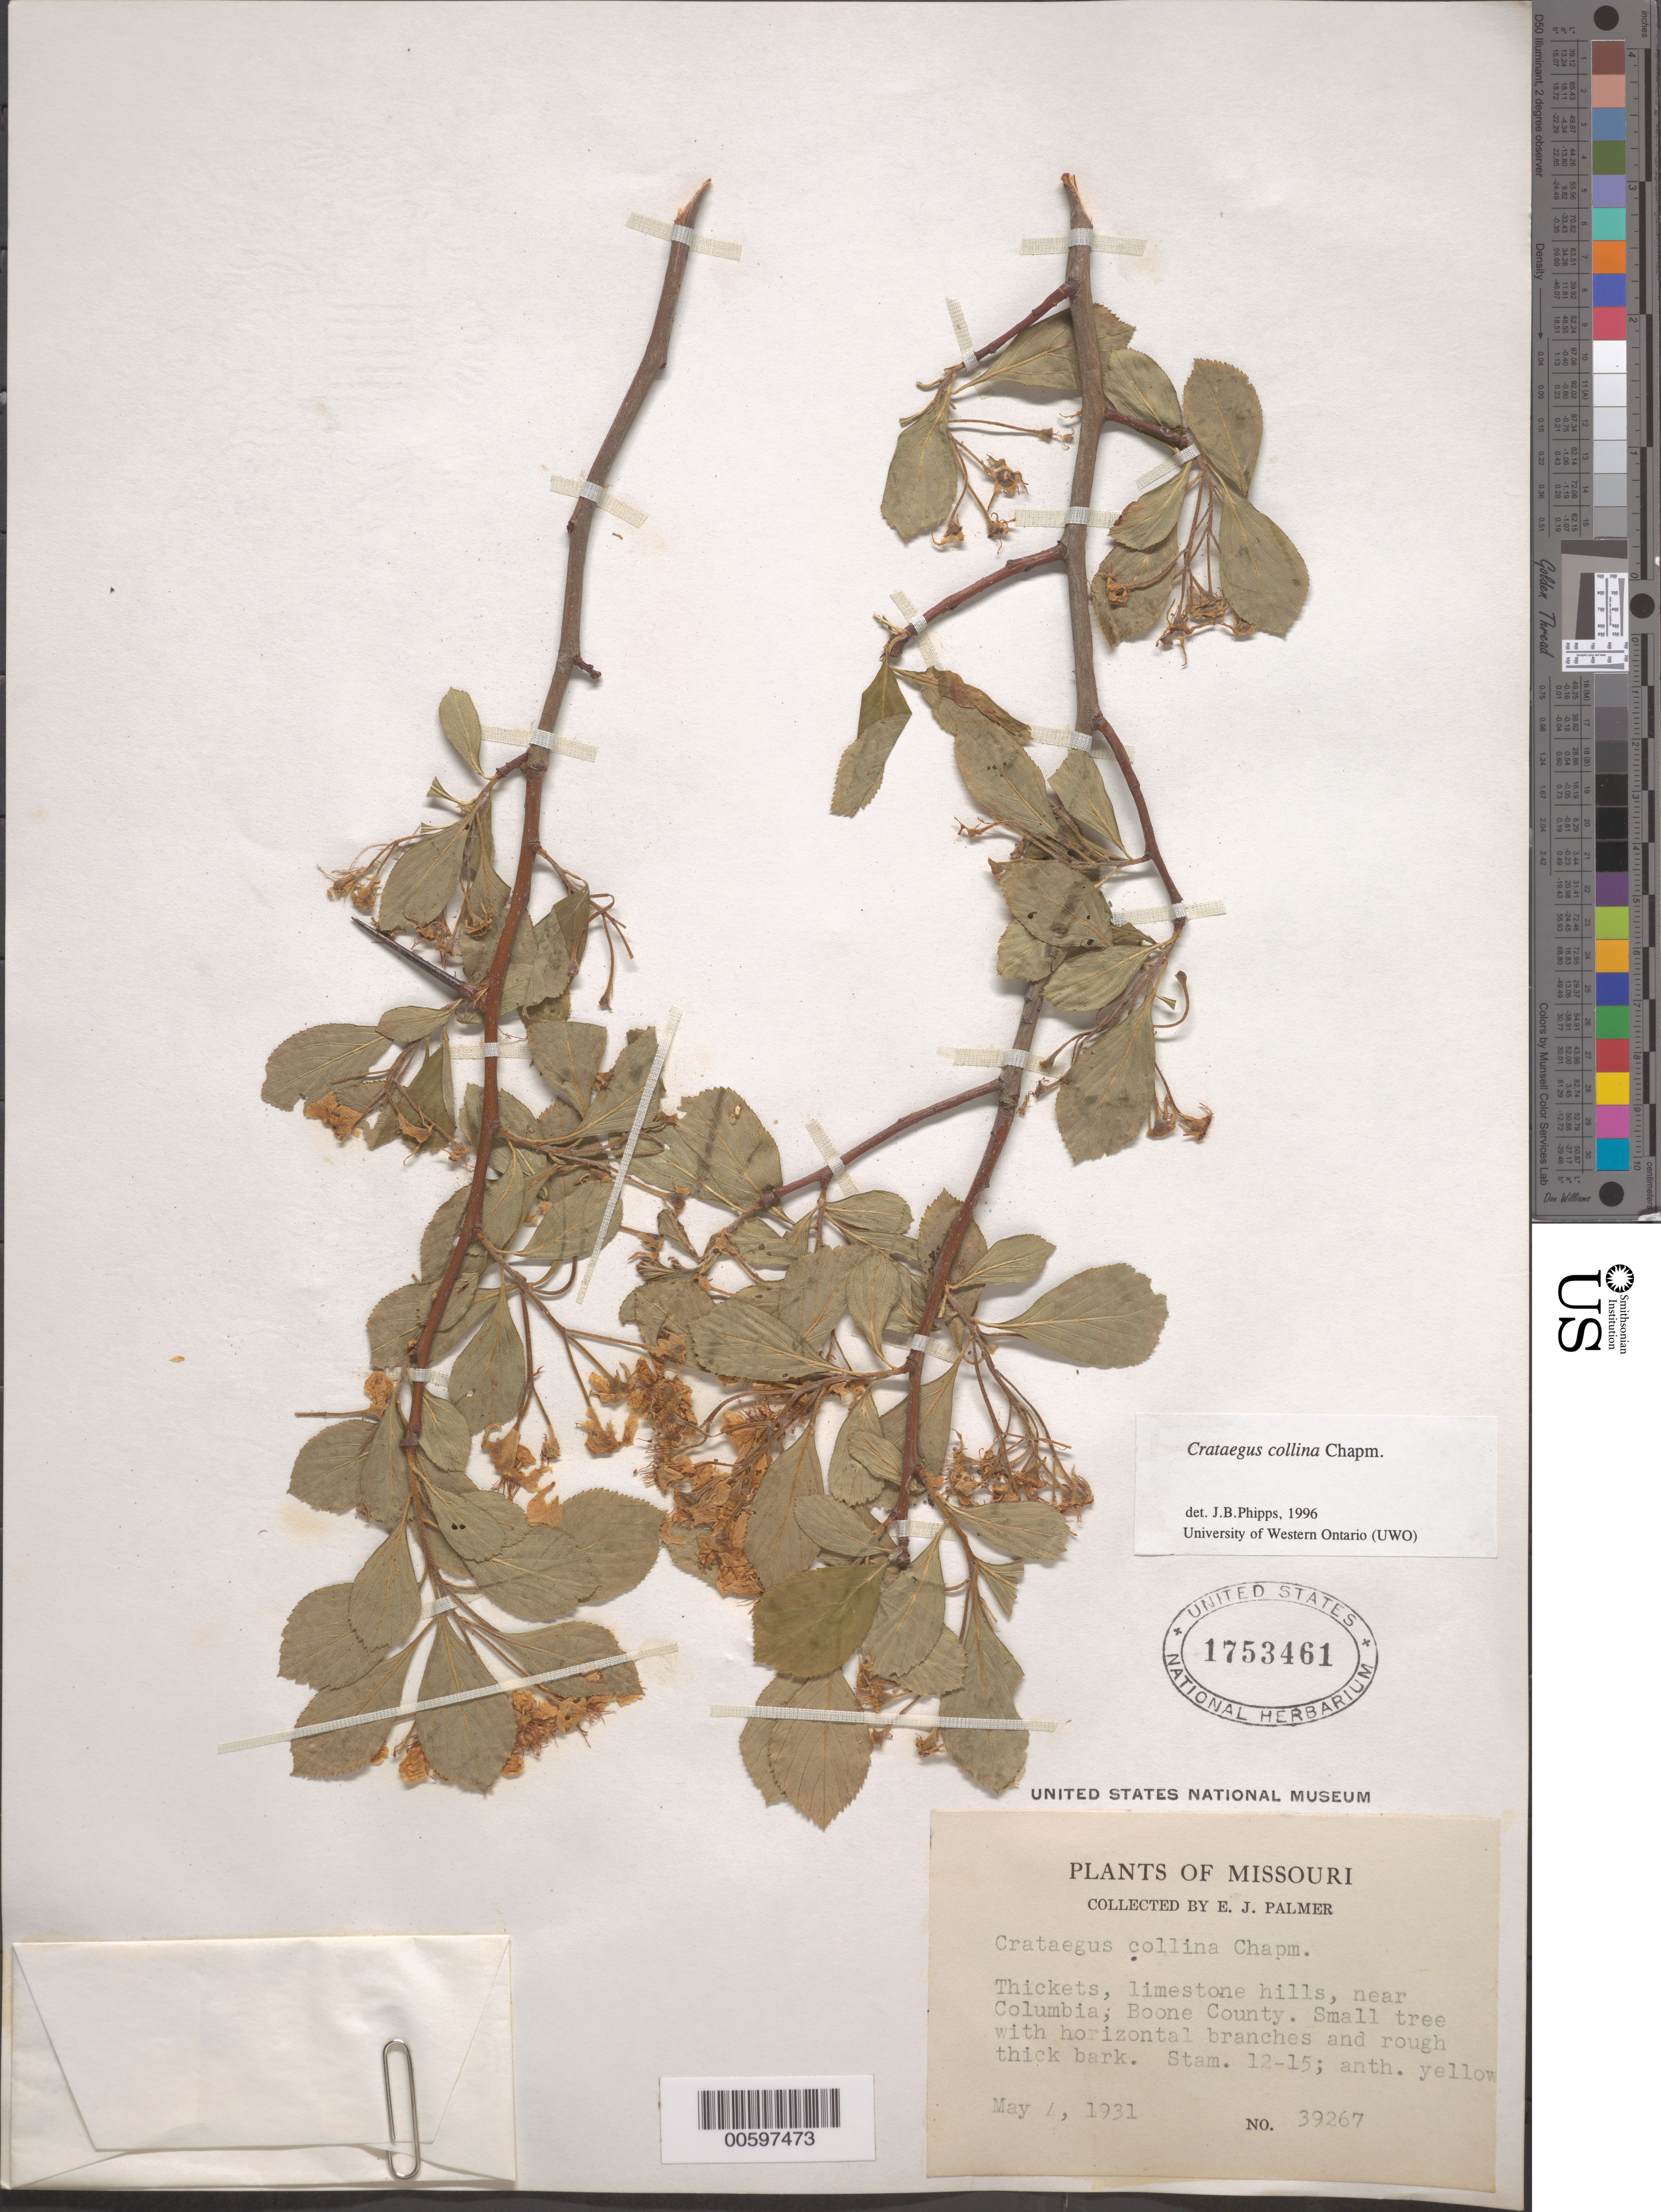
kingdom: Plantae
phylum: Tracheophyta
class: Magnoliopsida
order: Rosales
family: Rosaceae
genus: Crataegus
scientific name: Crataegus collina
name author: Chapm.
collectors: E. J. Palmer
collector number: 39267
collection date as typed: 04 May 1931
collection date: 1931-05-04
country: United States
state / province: Missouri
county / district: Boone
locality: Near Columbia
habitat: Thickets, limestone hills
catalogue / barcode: US 1753461